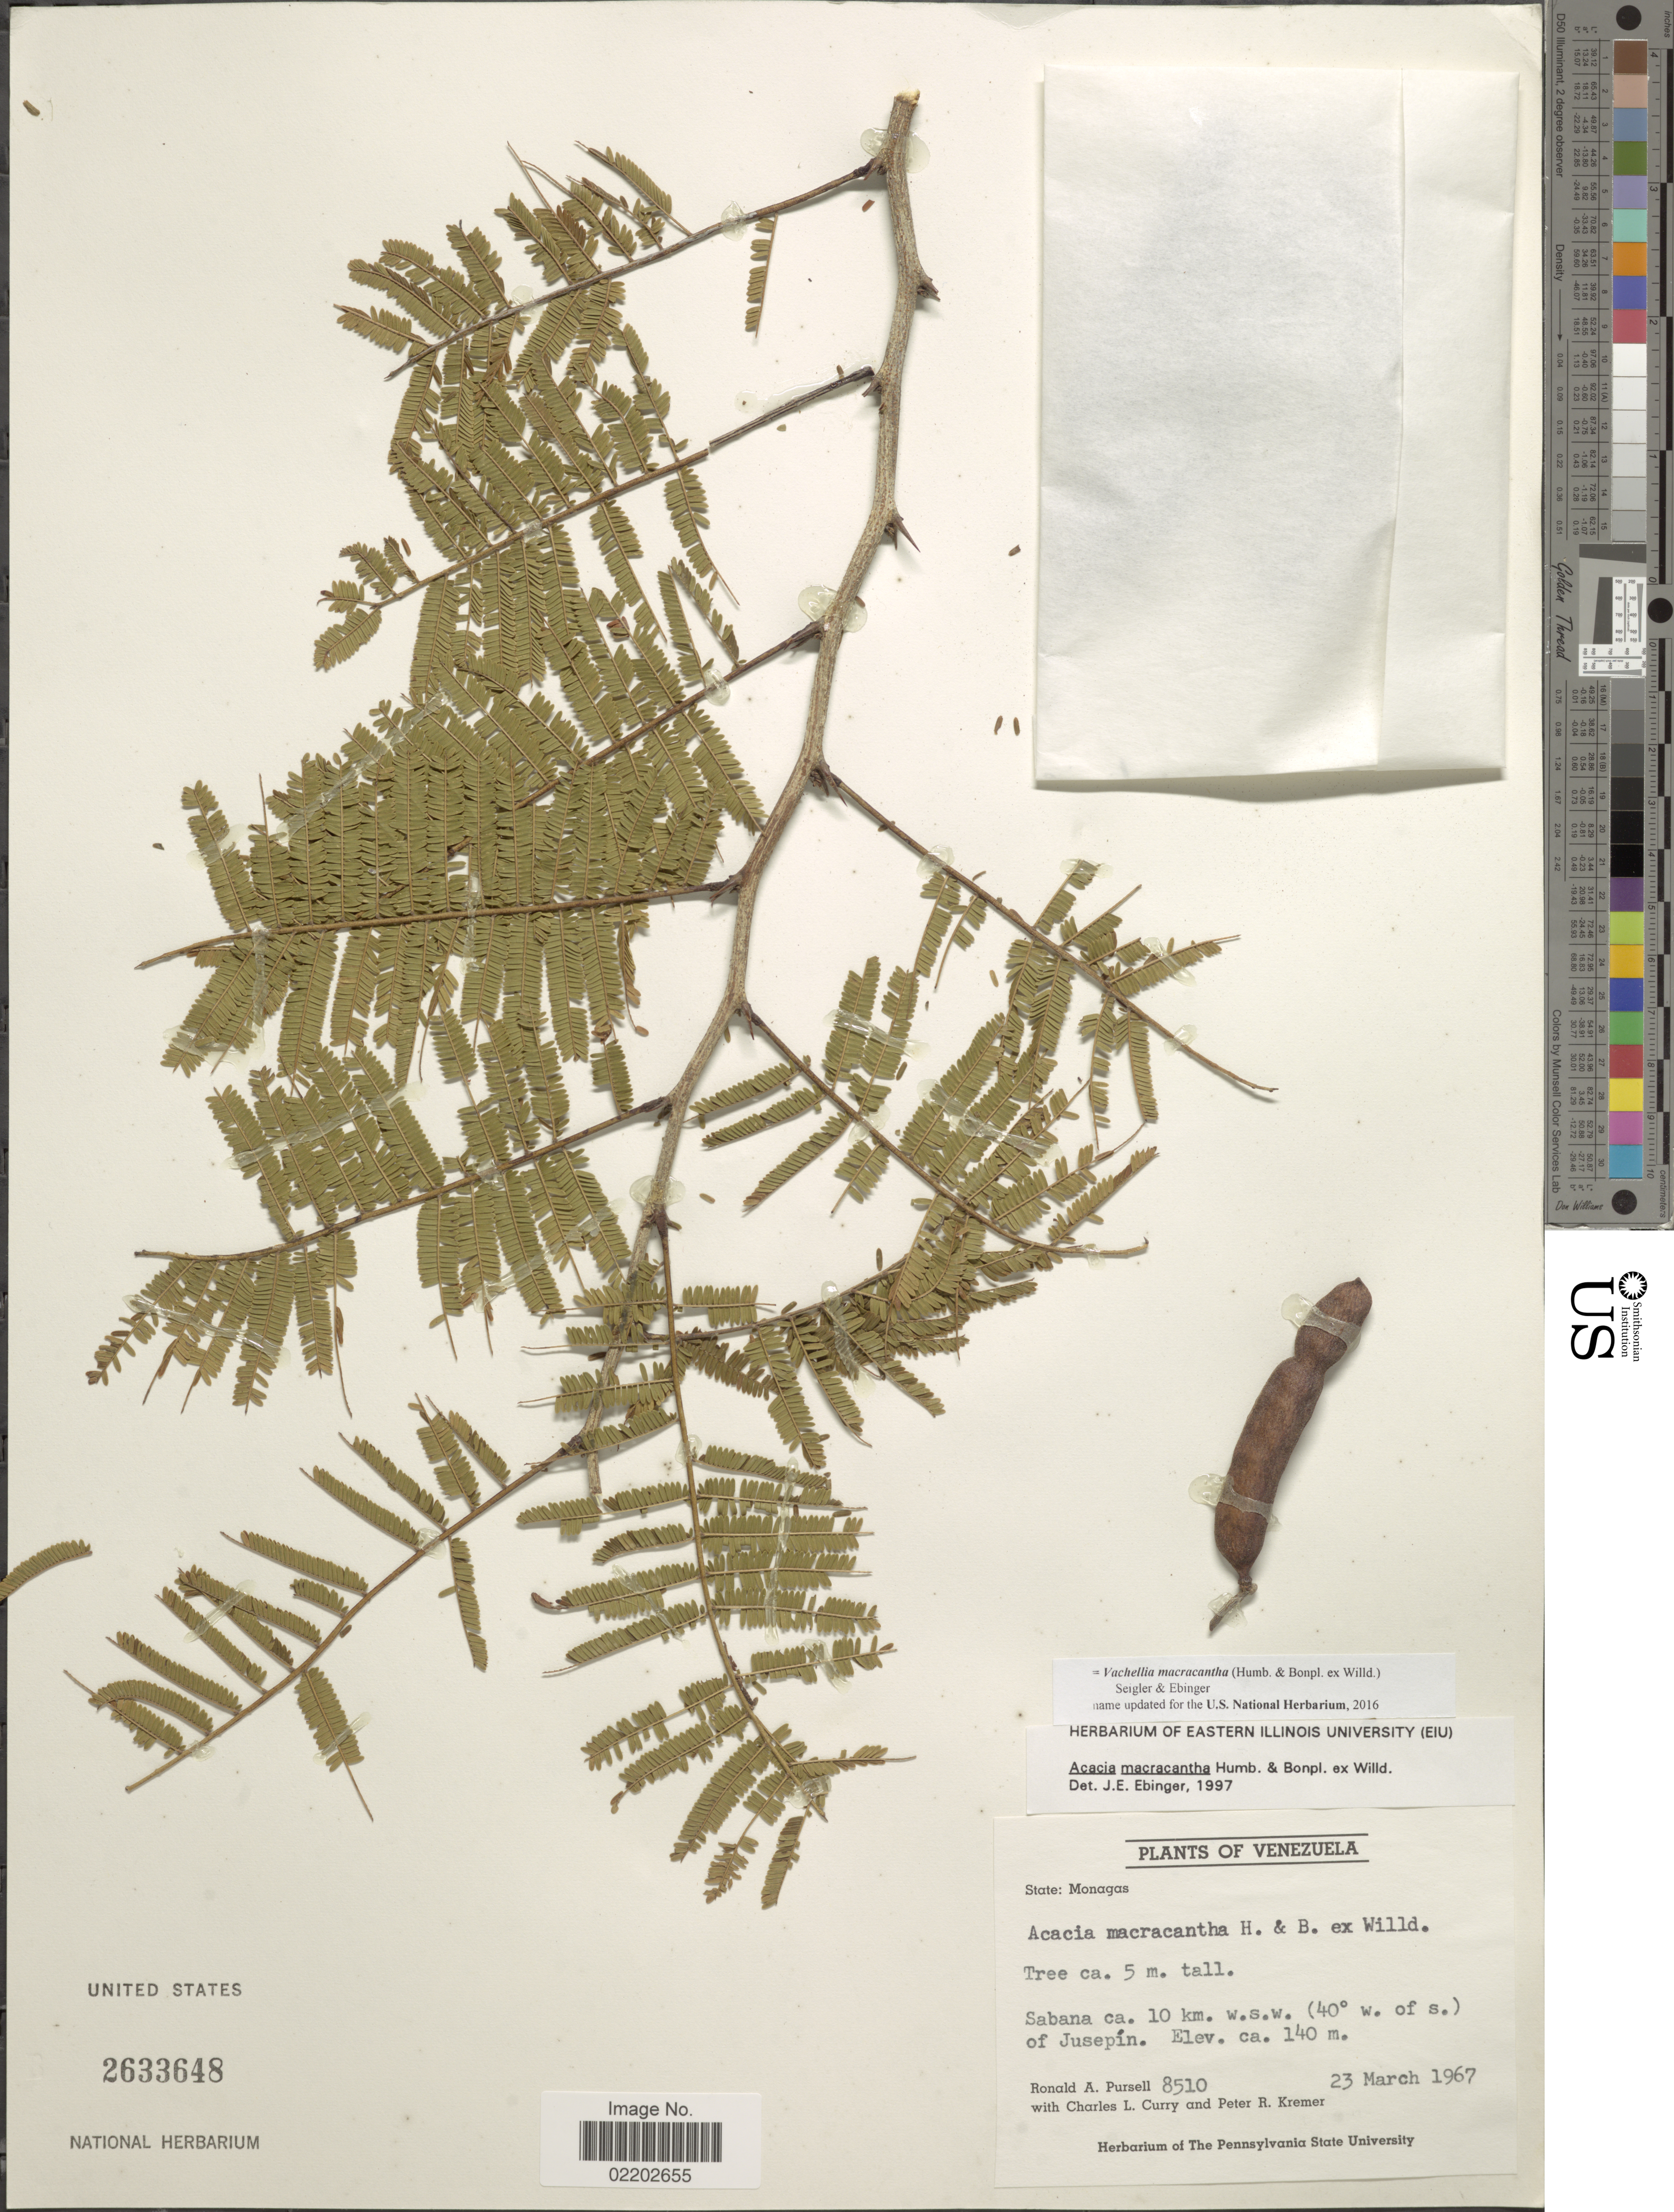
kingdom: Plantae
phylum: Tracheophyta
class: Magnoliopsida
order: Fabales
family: Fabaceae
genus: Vachellia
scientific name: Vachellia macracantha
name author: (Humb. & Bonpl. ex Willd.) Seigler & Ebinger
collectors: R. A. Pursell, C. L. Curry & P. Kremer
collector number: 8510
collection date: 1967-03-23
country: Venezuela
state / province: Monagas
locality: Sabana ca. 10 km. W.S.W. (40º W of S. ) of Jusepin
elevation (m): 140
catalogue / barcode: US 2633648